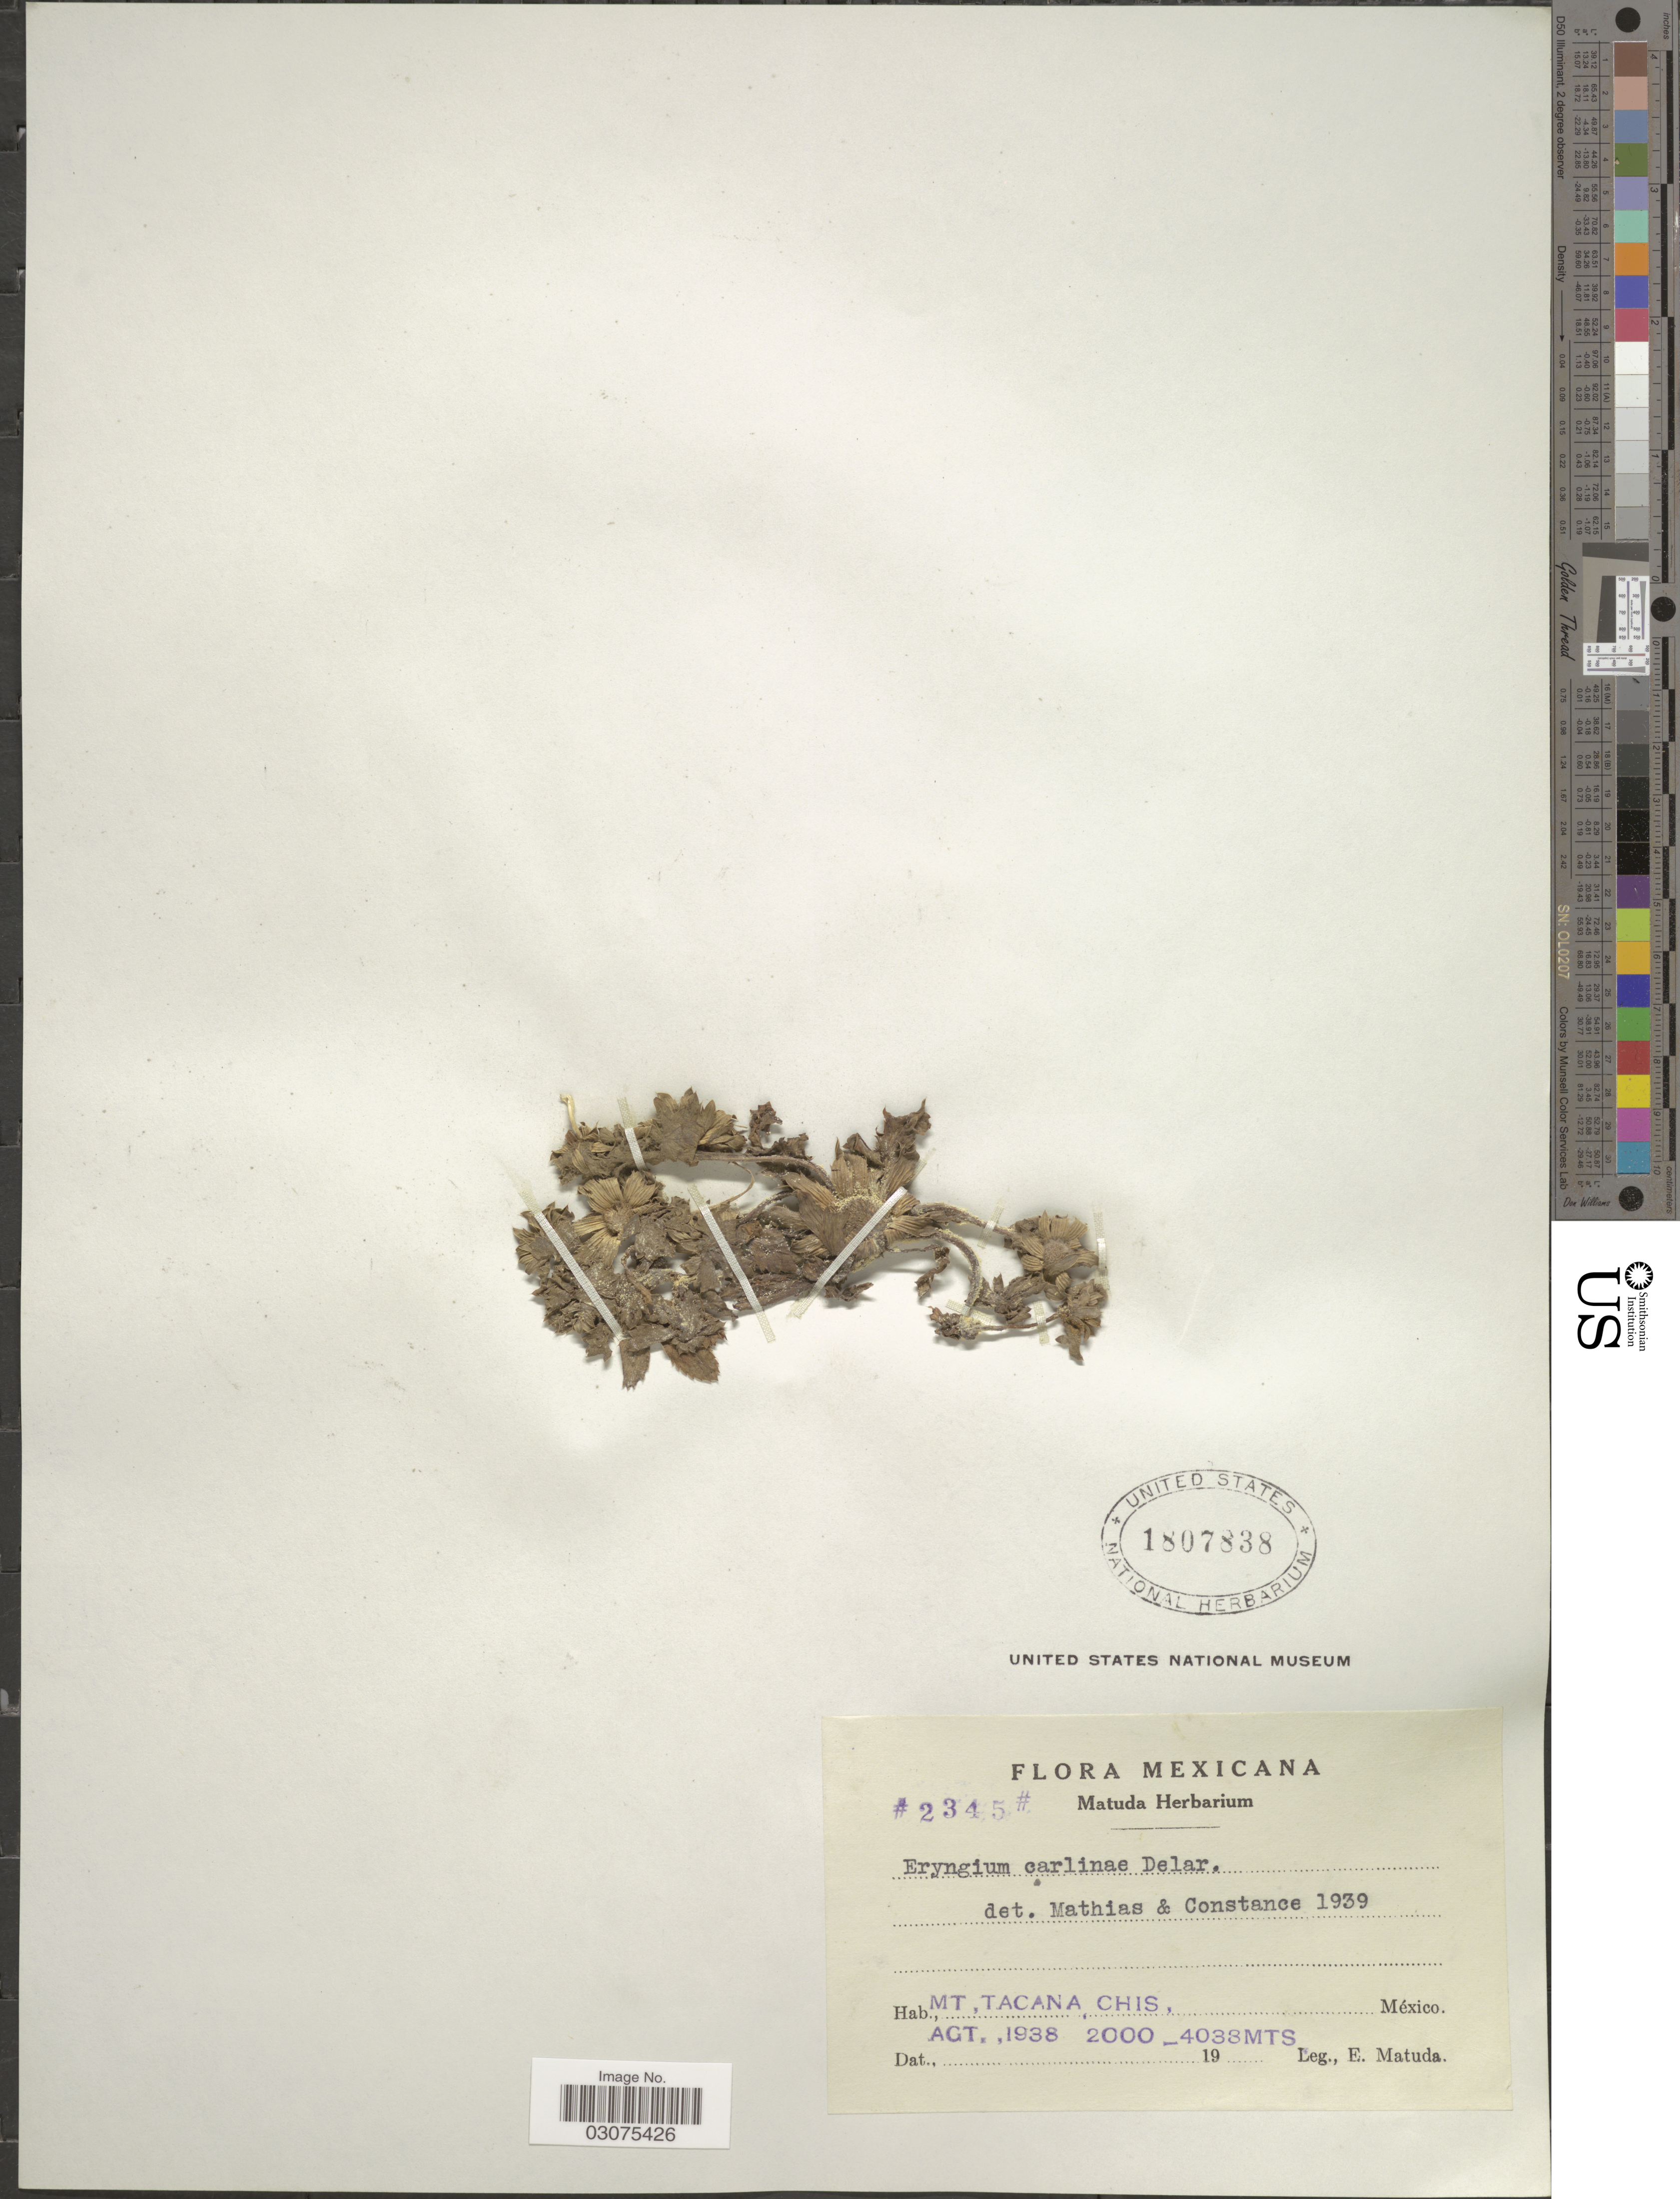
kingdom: Plantae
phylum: Tracheophyta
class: Magnoliopsida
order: Apiales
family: Apiaceae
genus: Eryngium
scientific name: Eryngium carlinae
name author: F. Delaroche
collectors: E. Matuda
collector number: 2345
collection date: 1938-08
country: Mexico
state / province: Chiapas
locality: Mt. Tacana, Chis.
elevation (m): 2000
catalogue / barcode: US 1807838